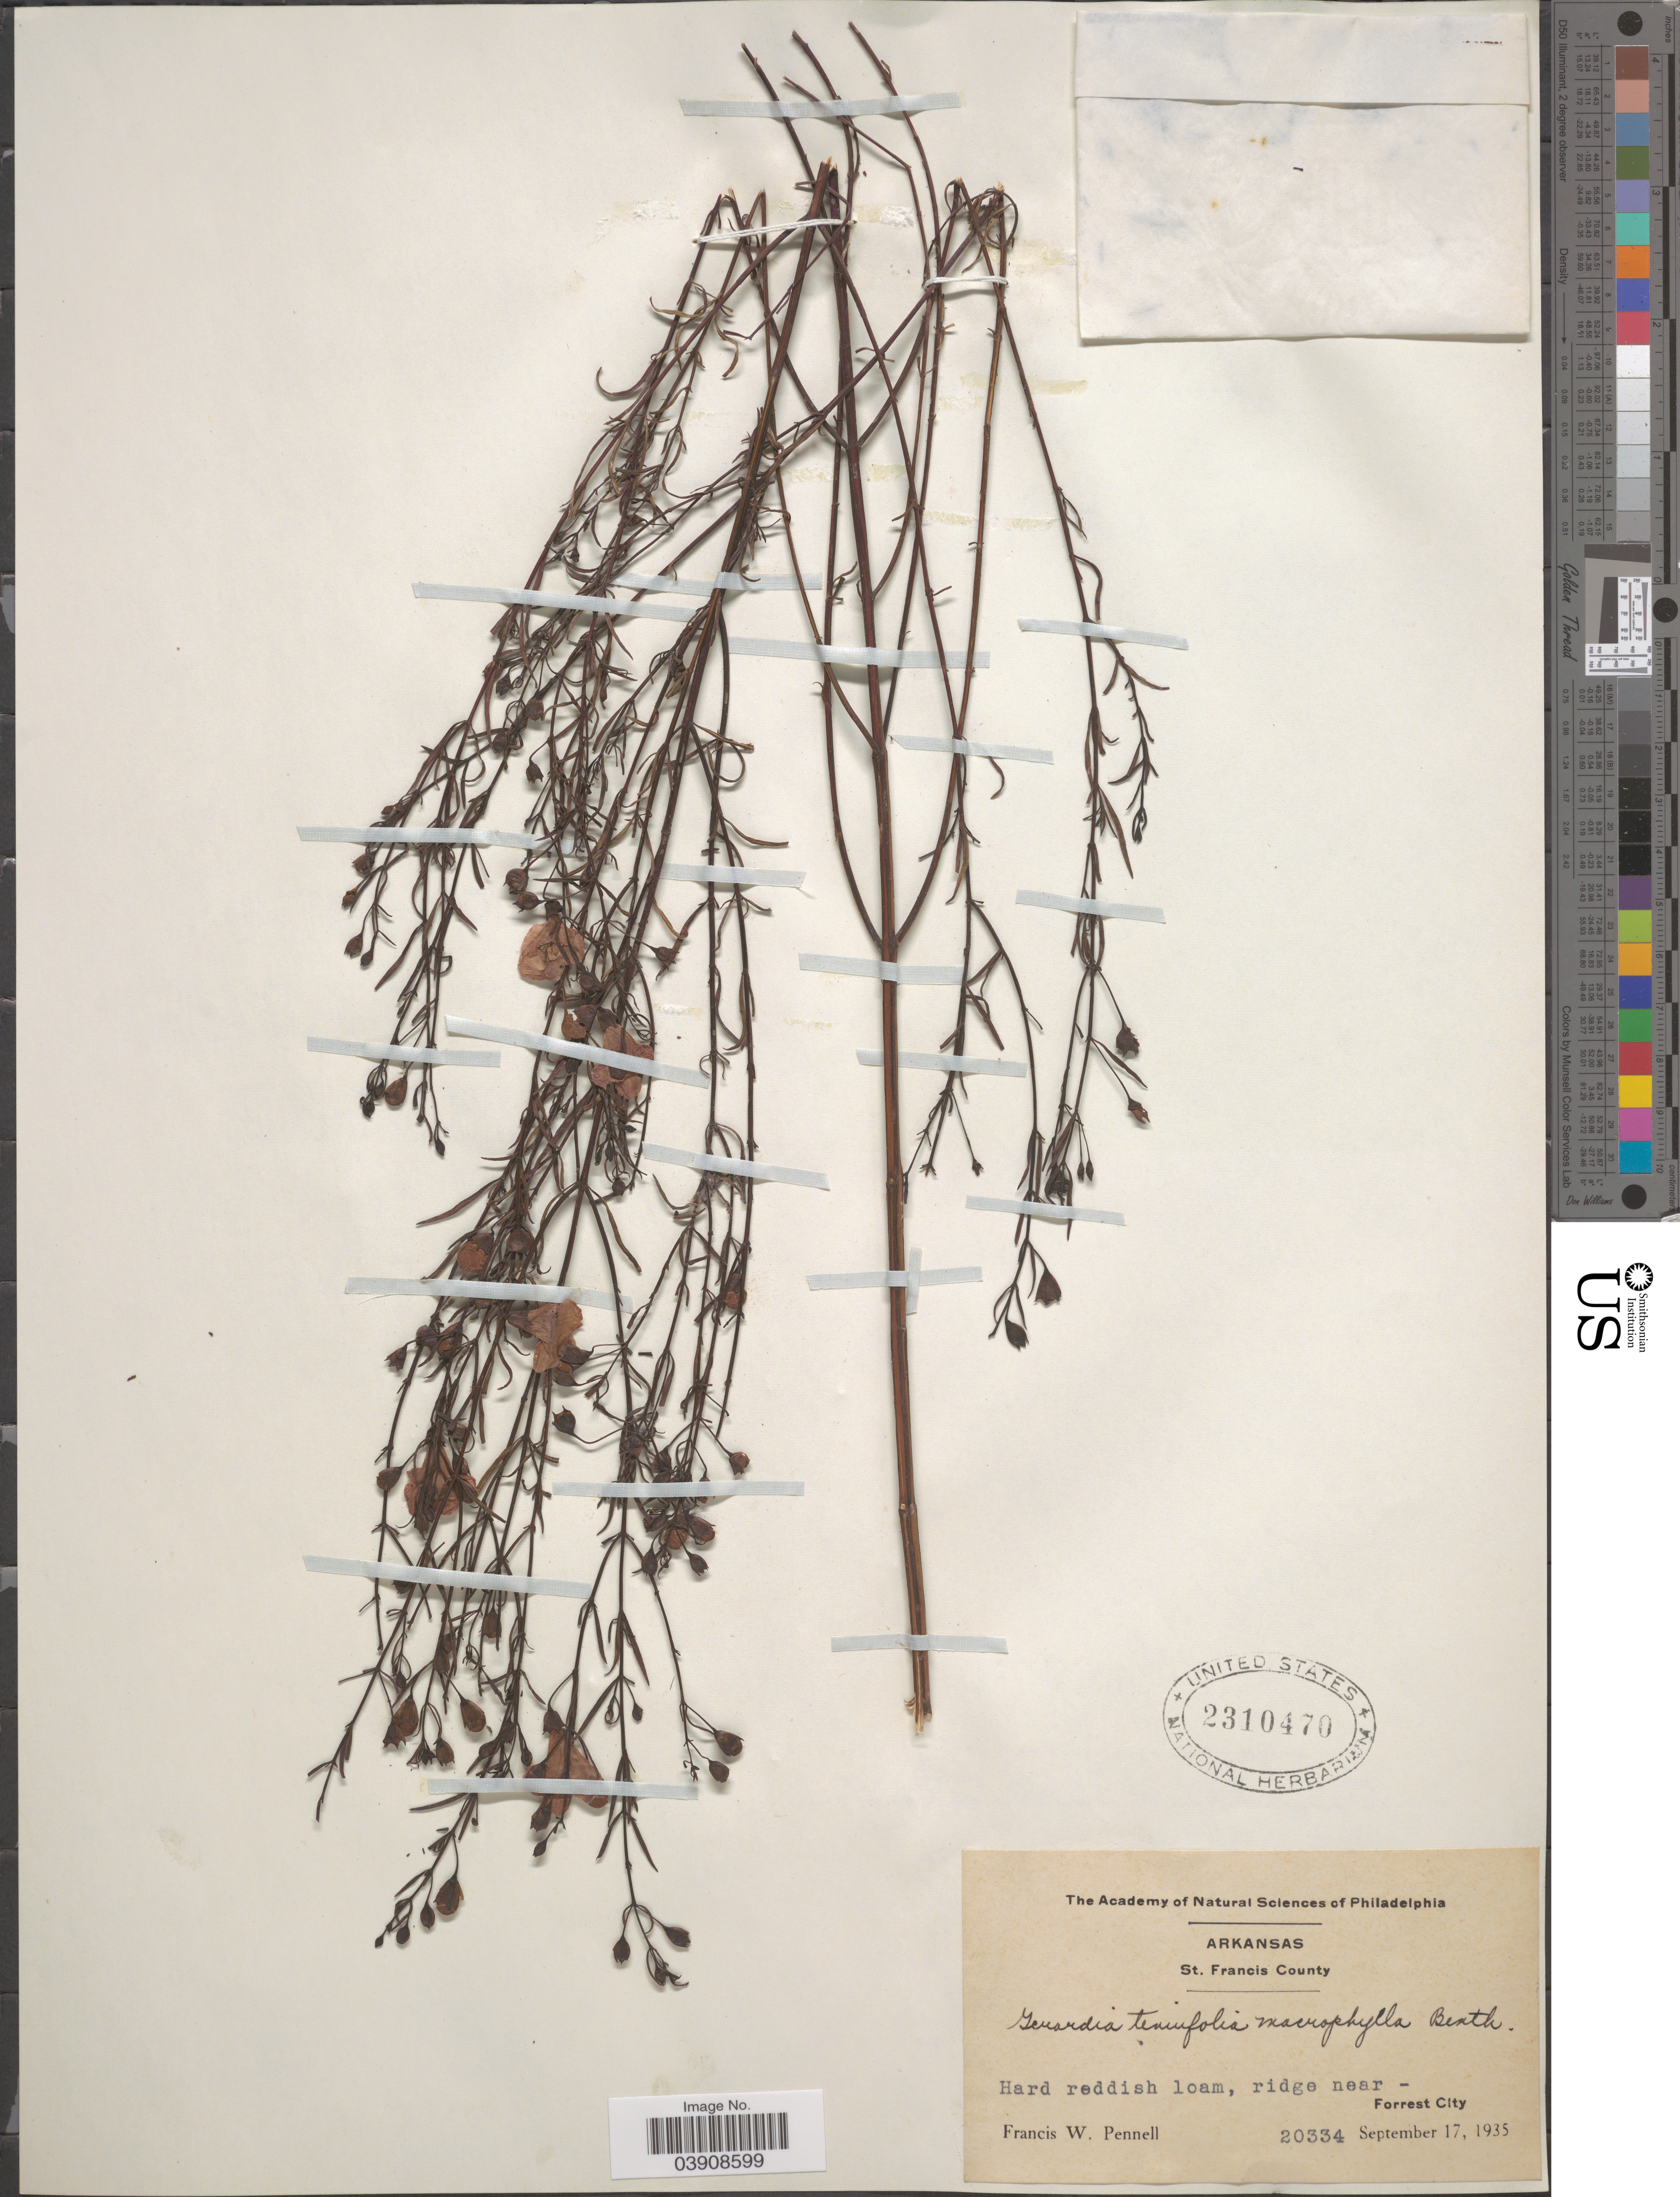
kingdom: Plantae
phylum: Tracheophyta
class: Magnoliopsida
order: Lamiales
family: Orobanchaceae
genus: Agalinis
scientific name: Agalinis tenuifolia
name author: (Vahl) Raf.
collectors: F. W. Pennell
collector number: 20334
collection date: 1935-09-17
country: United States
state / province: Arkansas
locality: St. Francis County. Ridge near Forrest City.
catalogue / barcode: US 2310470